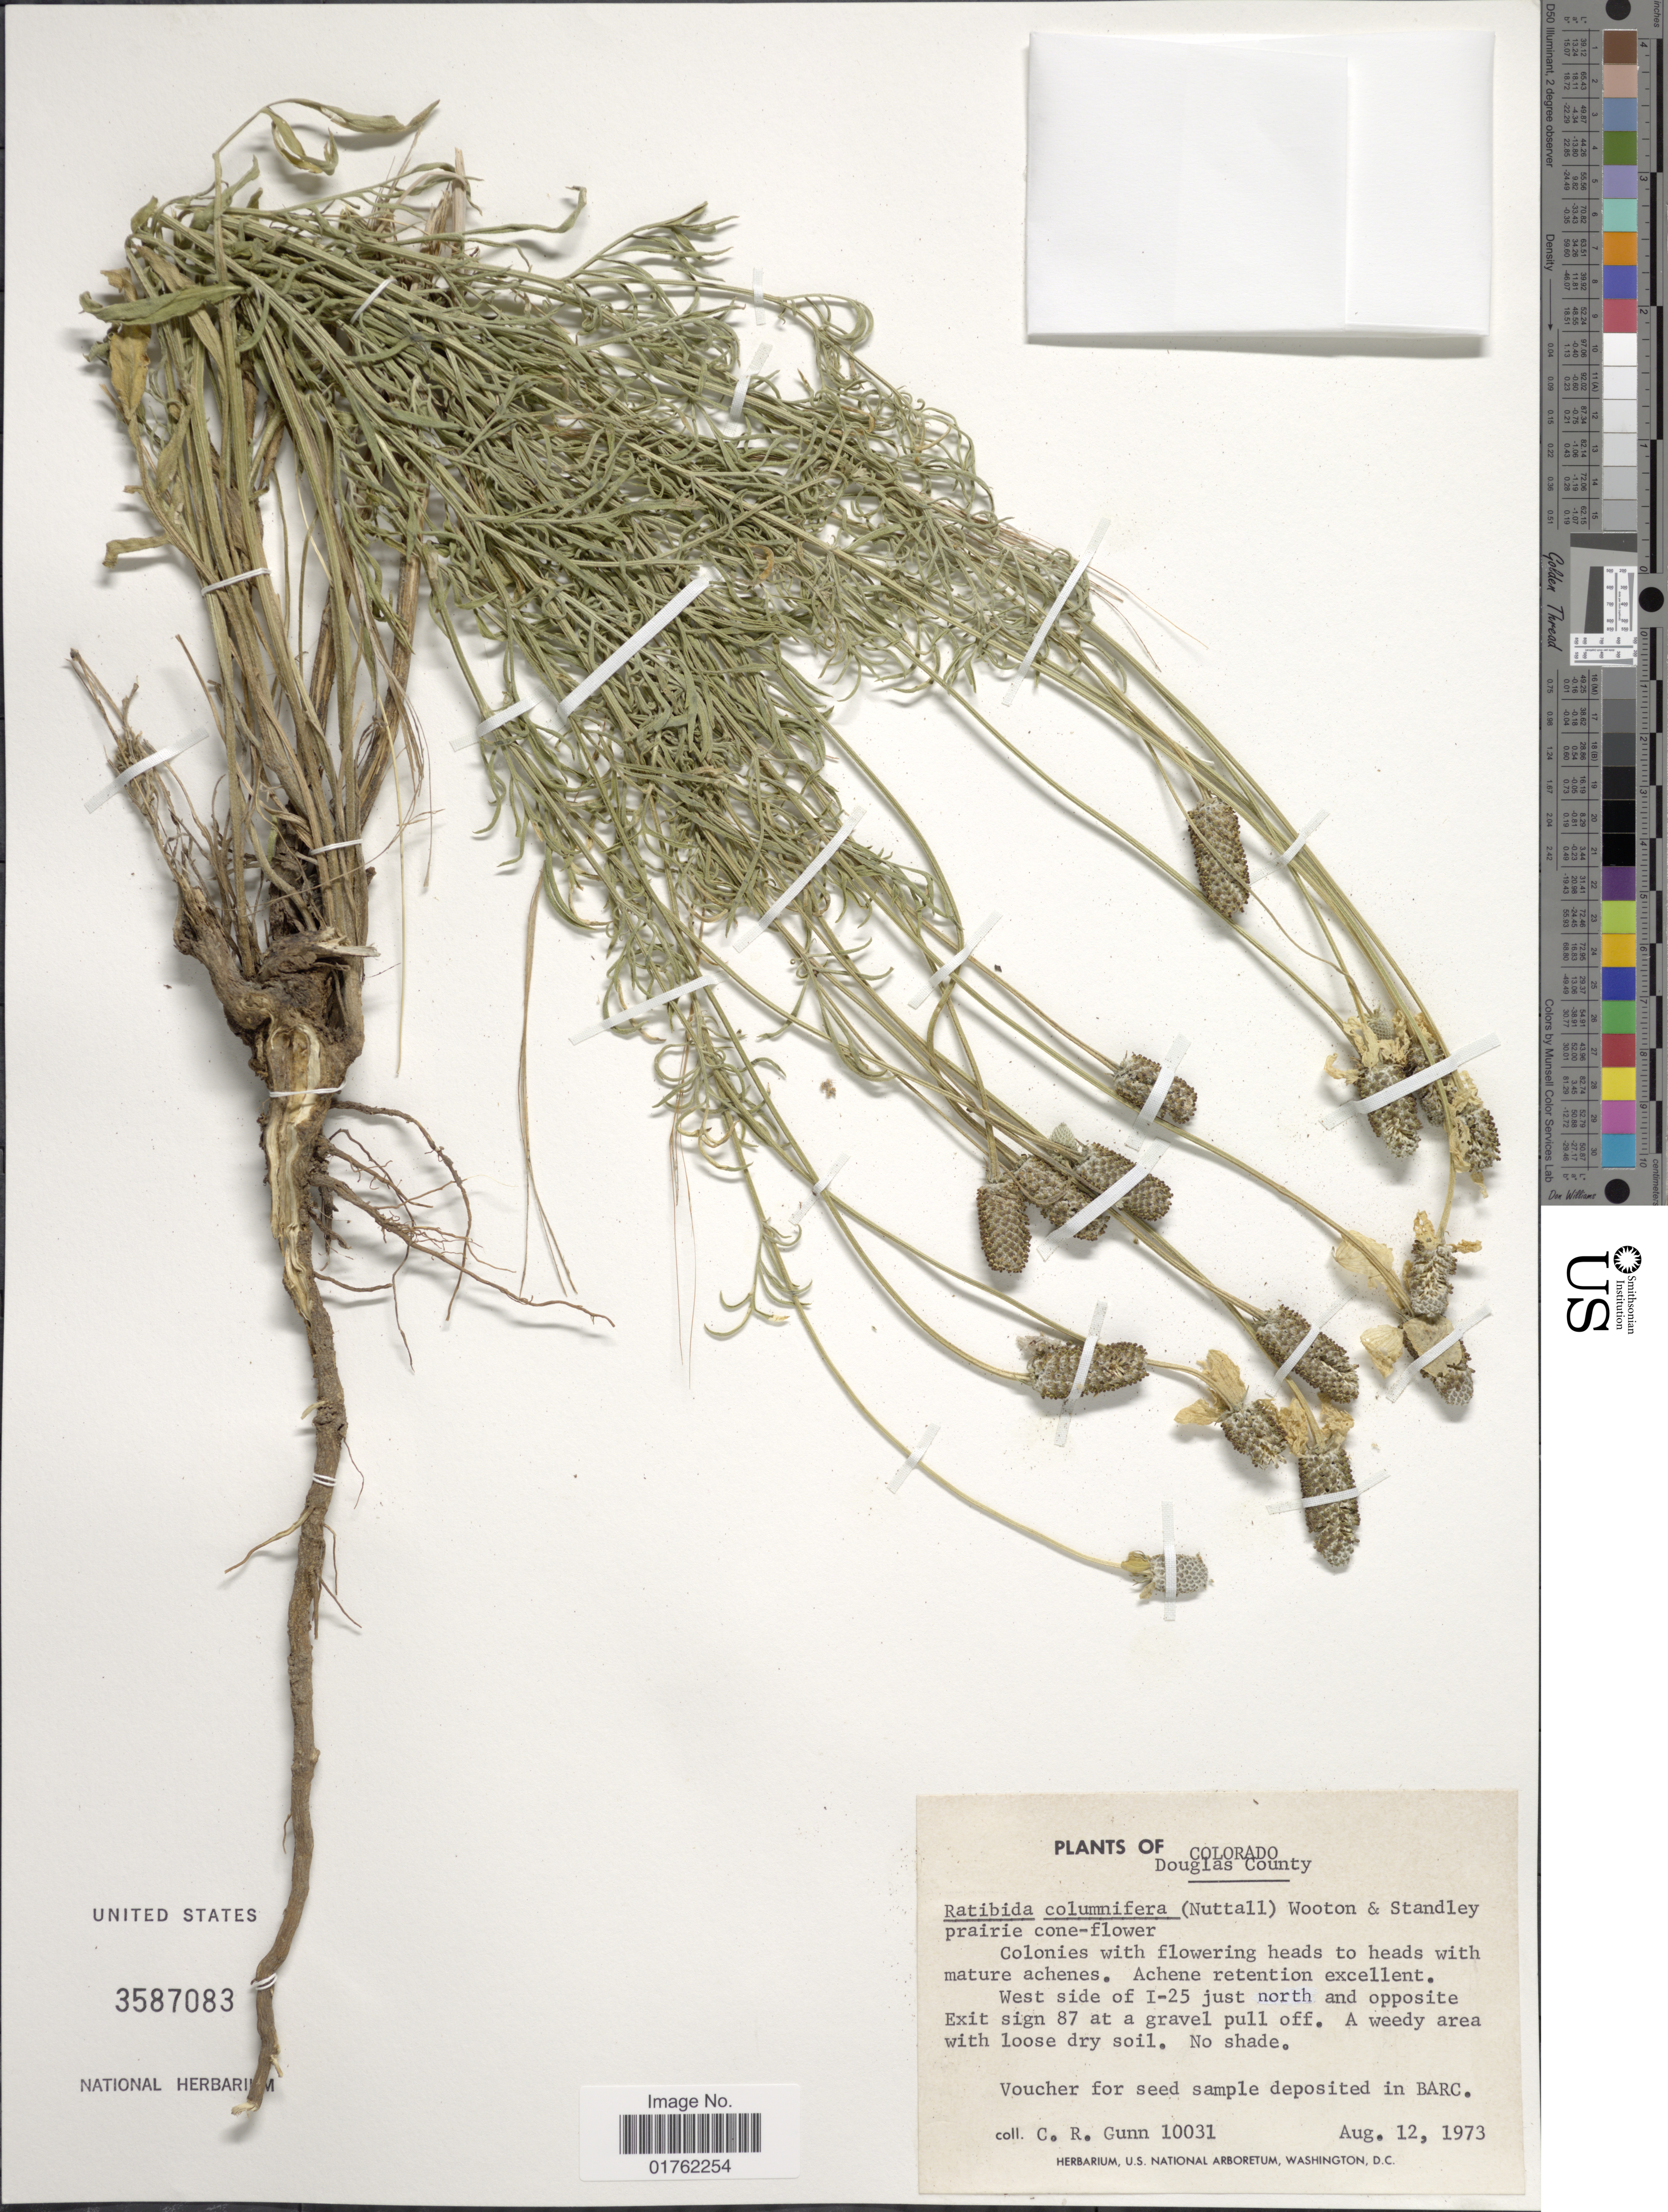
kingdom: Plantae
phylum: Tracheophyta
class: Magnoliopsida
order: Asterales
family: Asteraceae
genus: Ratibida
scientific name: Ratibida columnaris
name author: (Pursh) D. Don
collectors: C. R. Gunn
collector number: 10031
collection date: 1973-08-12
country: United States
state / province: Colorado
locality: Douglas County, West side of I-25 just north and opposite Exit sign 87 at a gravel pull off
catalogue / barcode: US 3587083